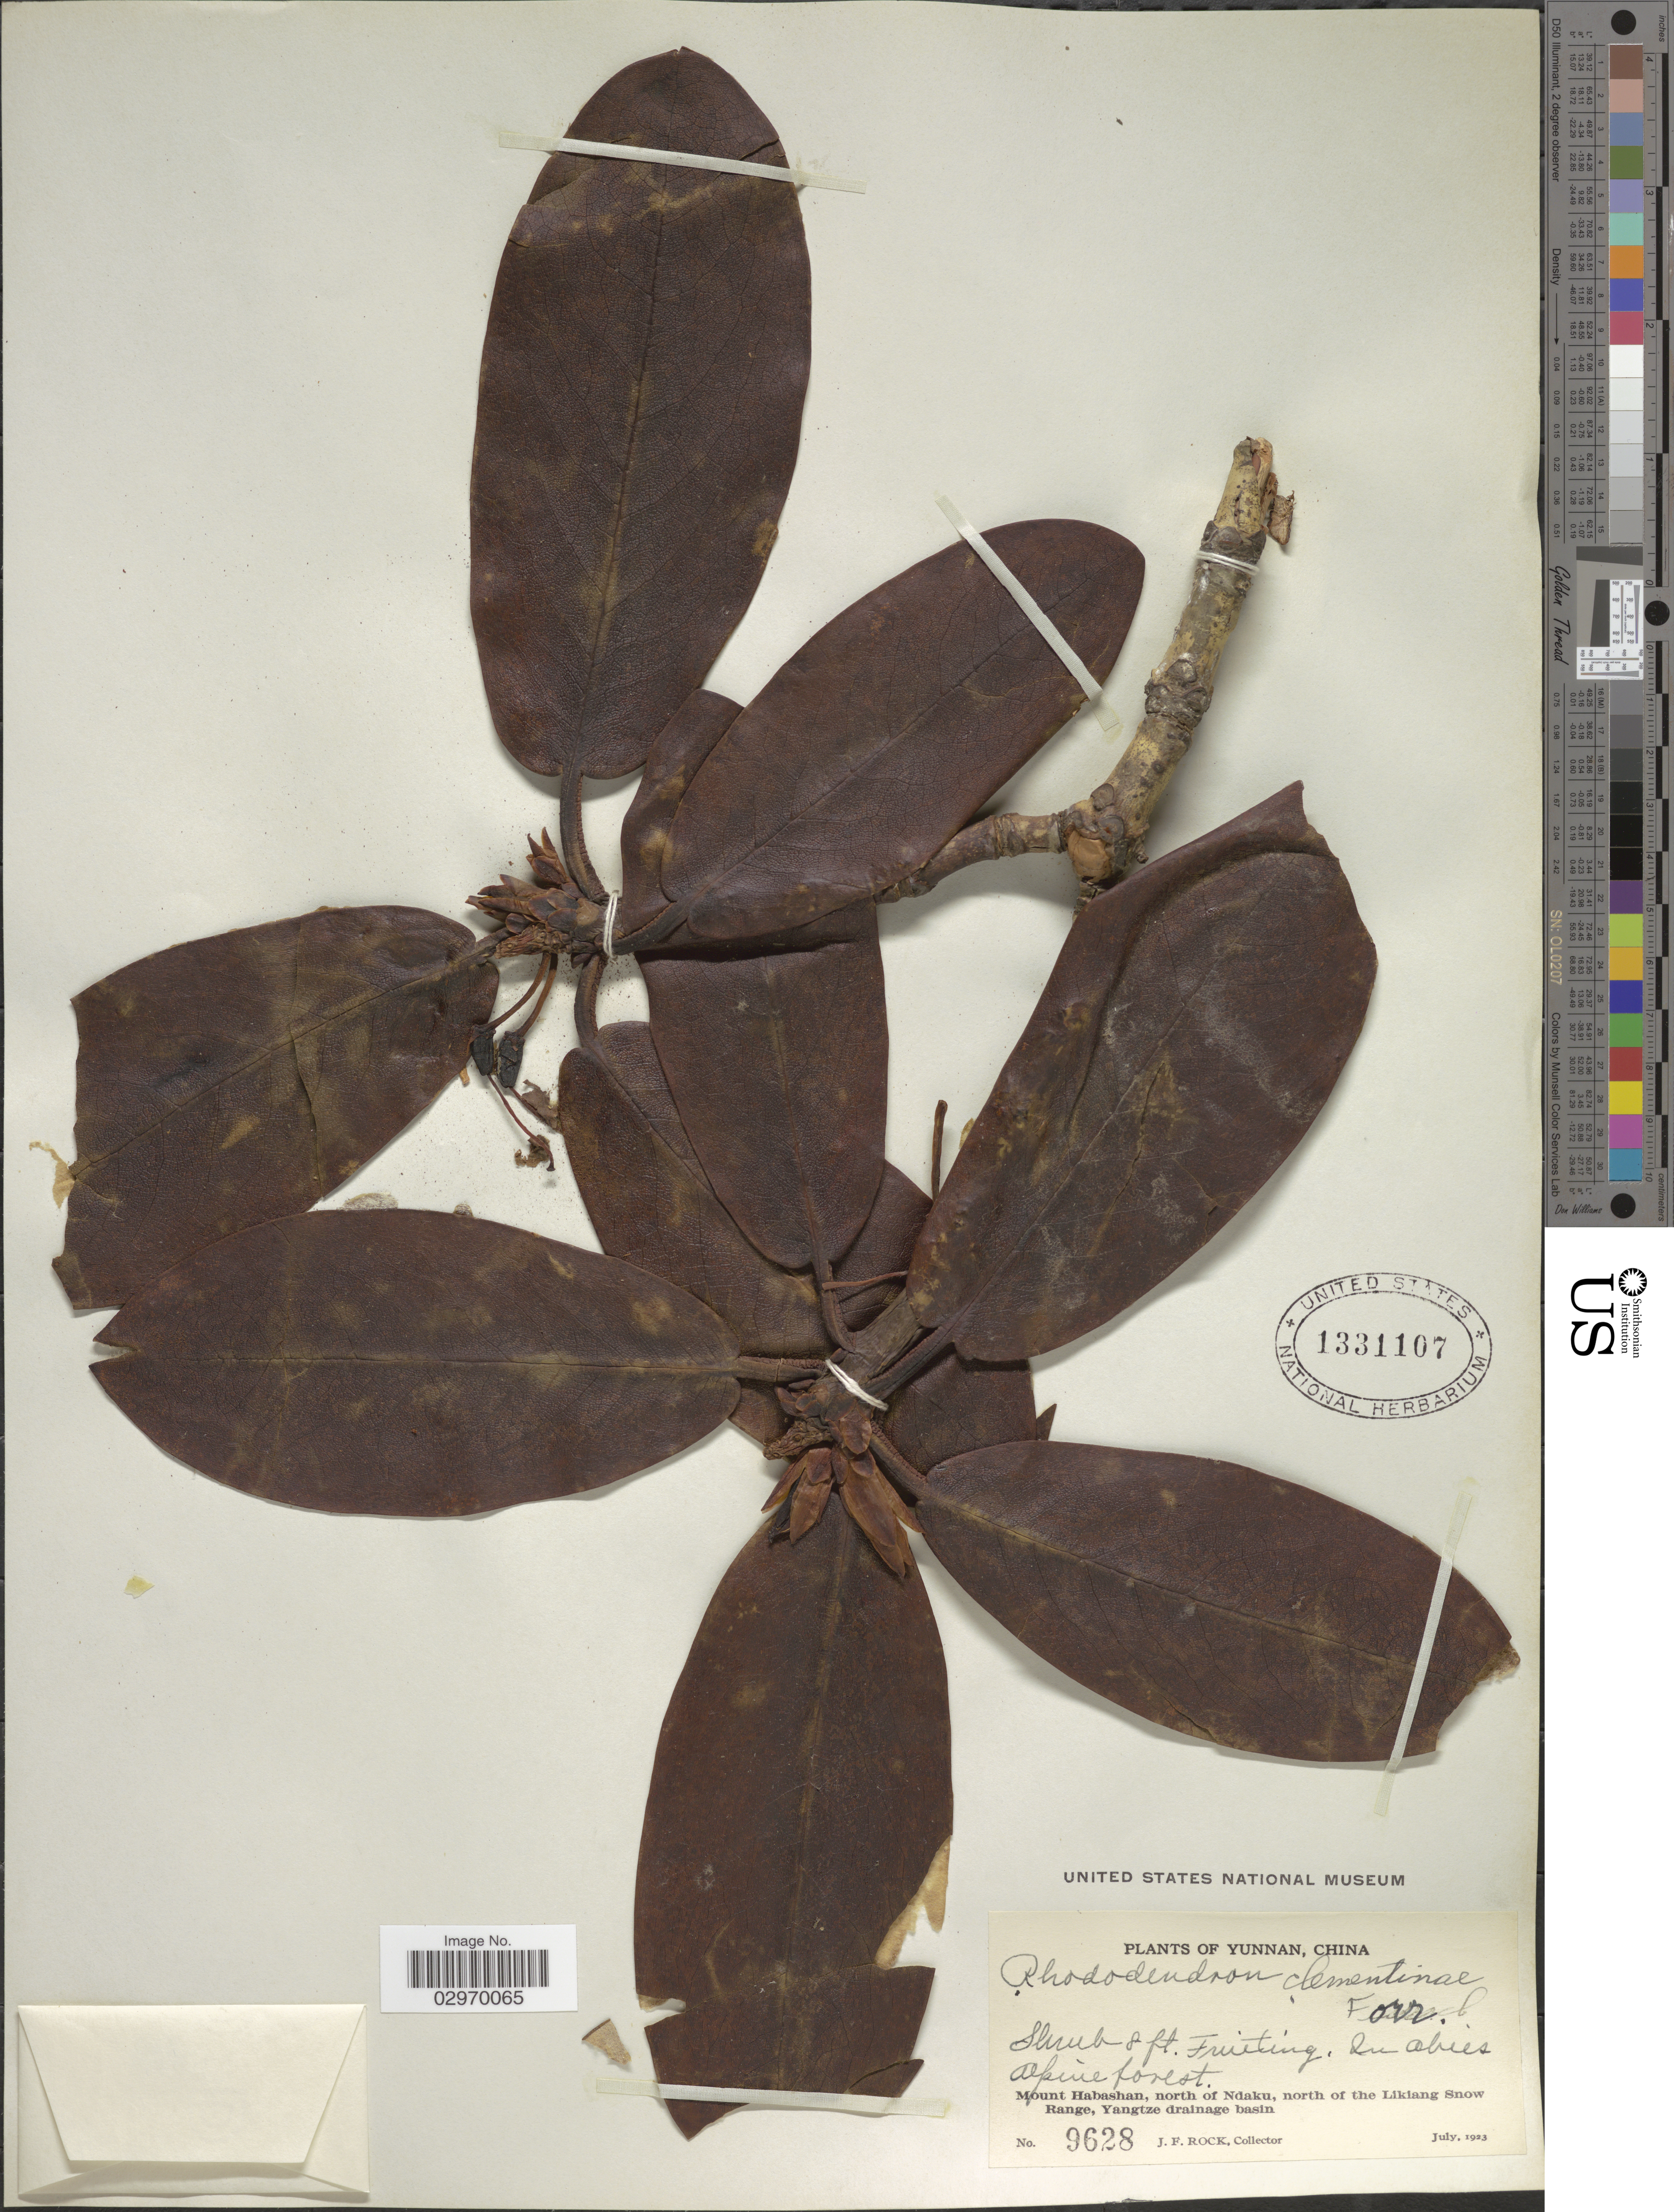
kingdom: Plantae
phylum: Tracheophyta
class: Magnoliopsida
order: Ericales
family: Ericaceae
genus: Rhododendron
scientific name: Rhododendron clementinae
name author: Forrest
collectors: J. Rock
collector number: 9628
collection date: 1923-07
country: China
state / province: Yunnan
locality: Alpine forest. Mount Habashan, north of Ndaku, north of the Likiang Snow Range, Yangtze drainage basin.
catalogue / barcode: US 1331107